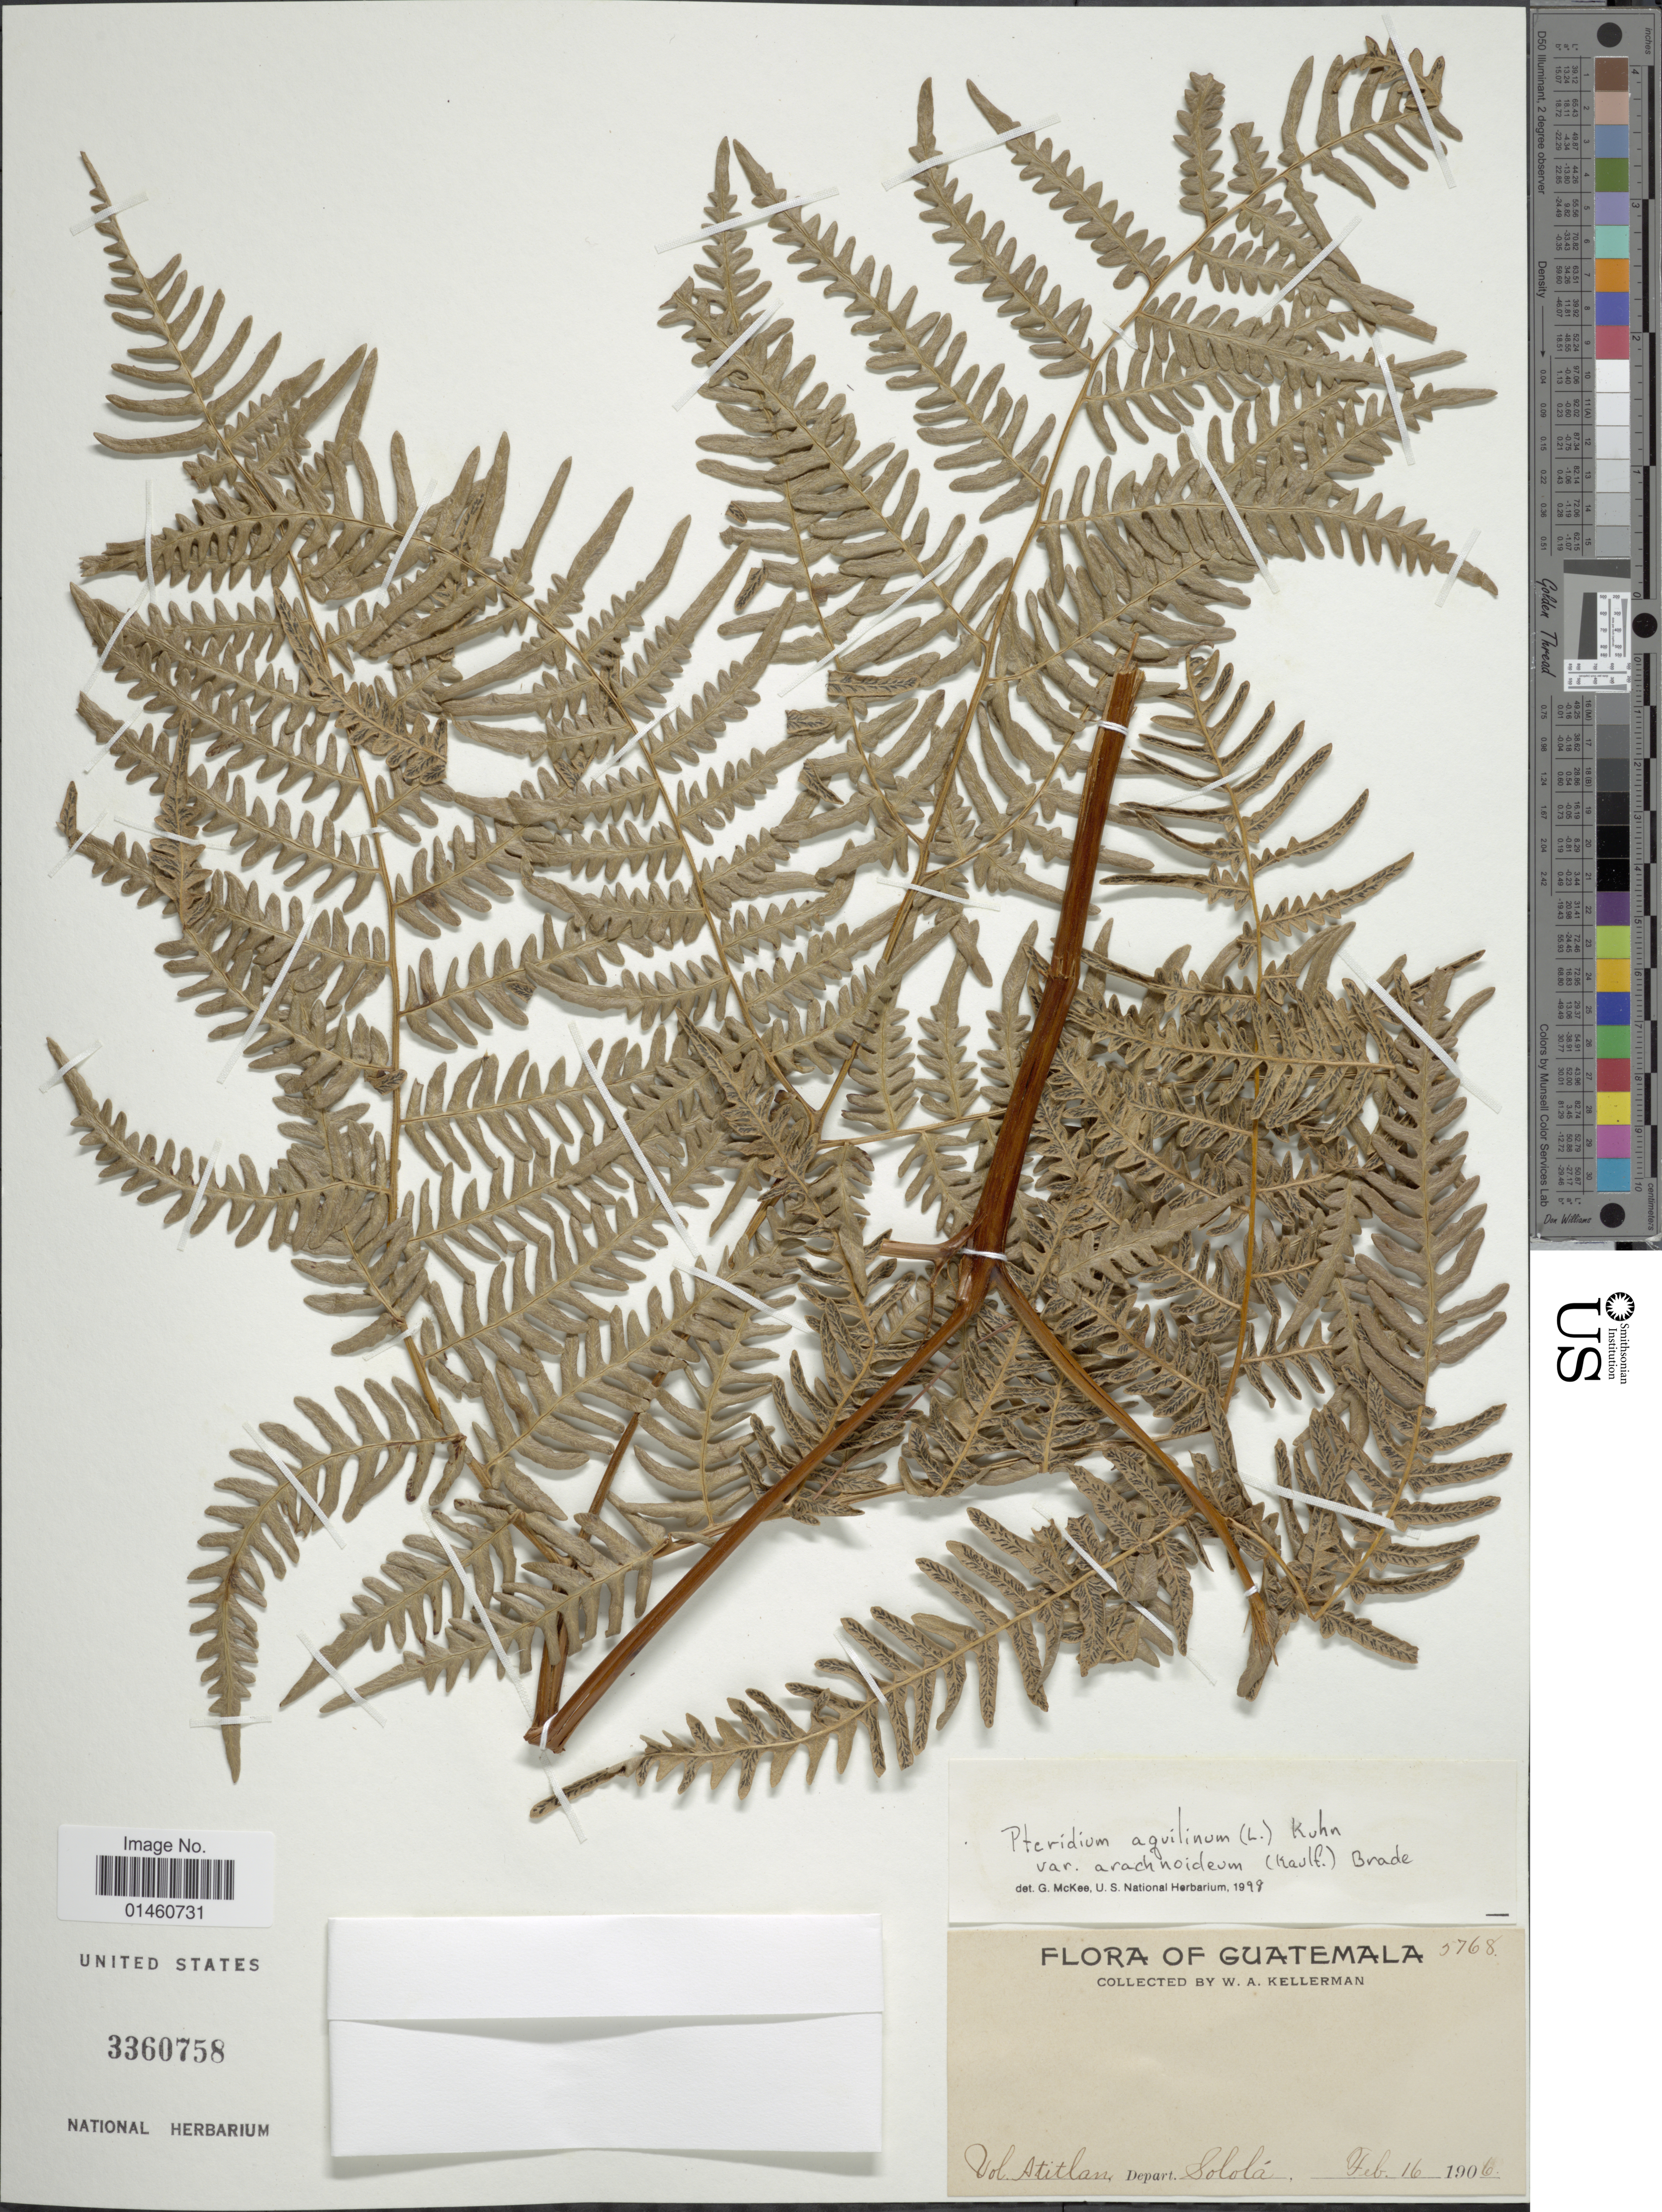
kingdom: Plantae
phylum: Tracheophyta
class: Polypodiopsida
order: Polypodiales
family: Dennstaedtiaceae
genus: Pteridium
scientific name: Pteridium aquilinum var. arachnoideum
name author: (Kaulf.) Herter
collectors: W. Kellerman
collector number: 5768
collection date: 1906-02-16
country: Guatemala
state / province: Sololá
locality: Vol. Atitlan.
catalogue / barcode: US 3360758